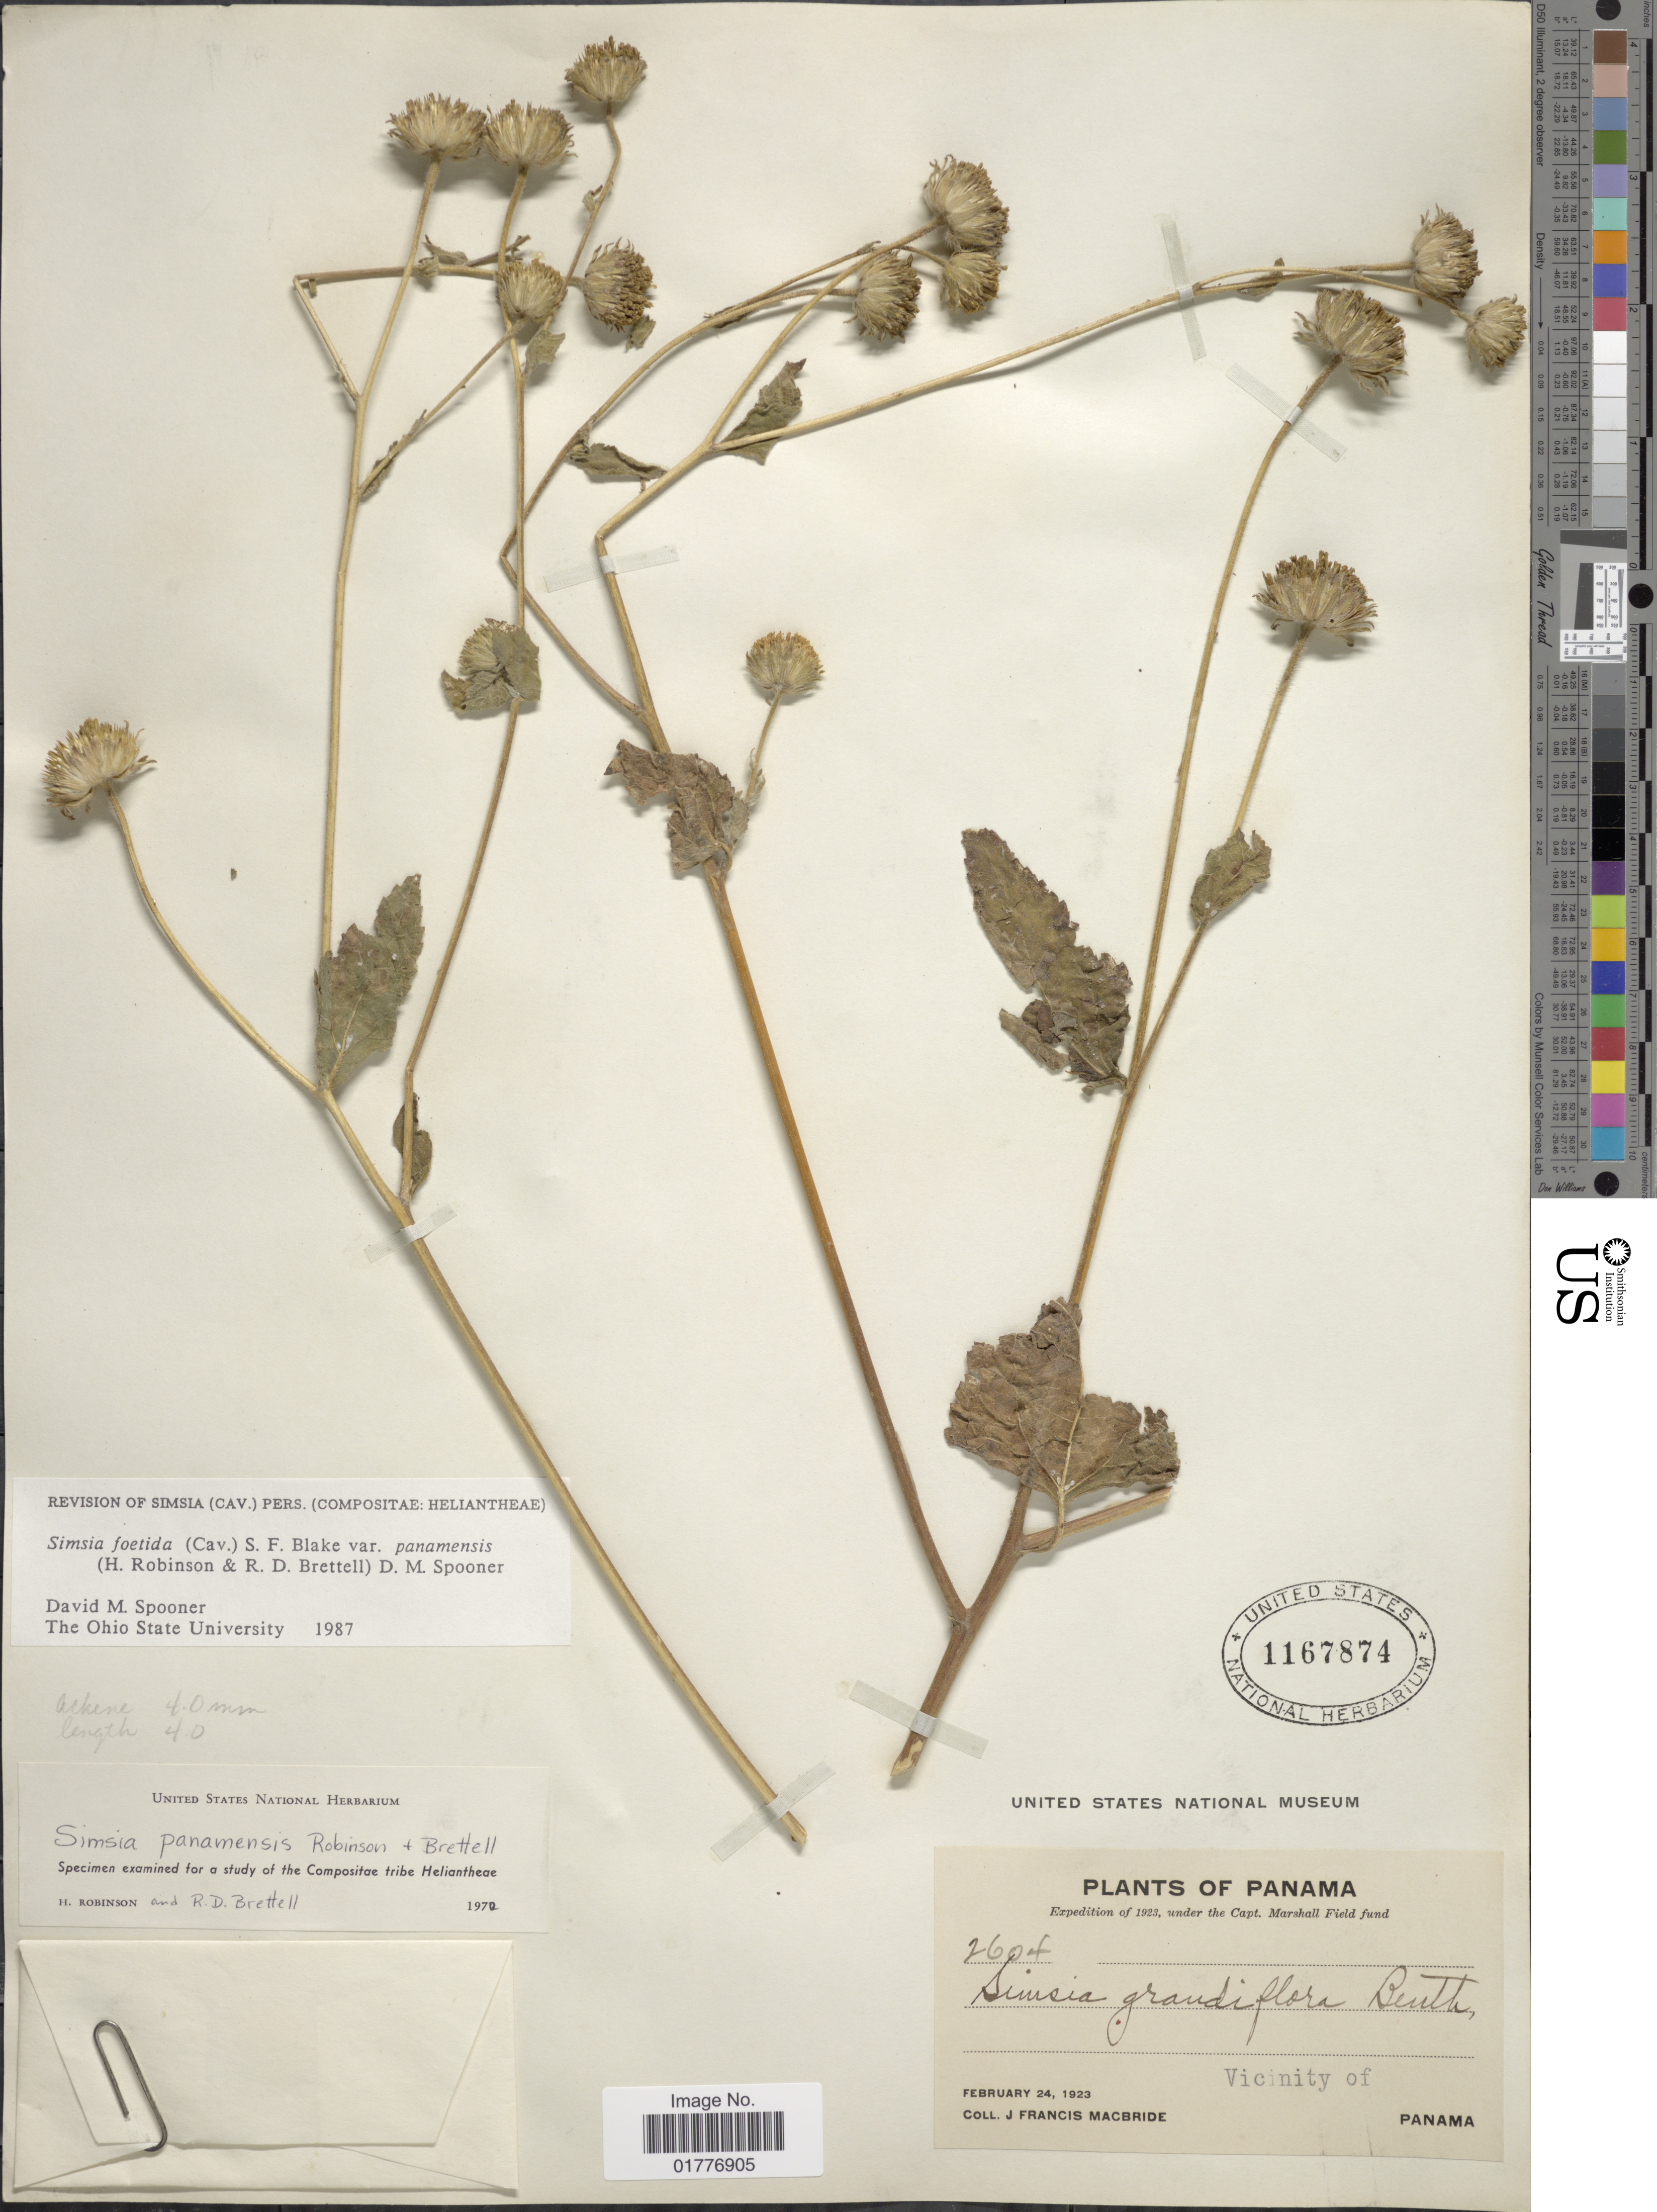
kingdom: Plantae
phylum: Tracheophyta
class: Magnoliopsida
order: Asterales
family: Asteraceae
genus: Simsia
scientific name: Simsia foetida var. panamensis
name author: (H. Rob. & Brettell) D.M. Spooner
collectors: J. F. Macbride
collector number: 2604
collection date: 1923-02-24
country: Panama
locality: Vicinity of Panama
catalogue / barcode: US 1167874